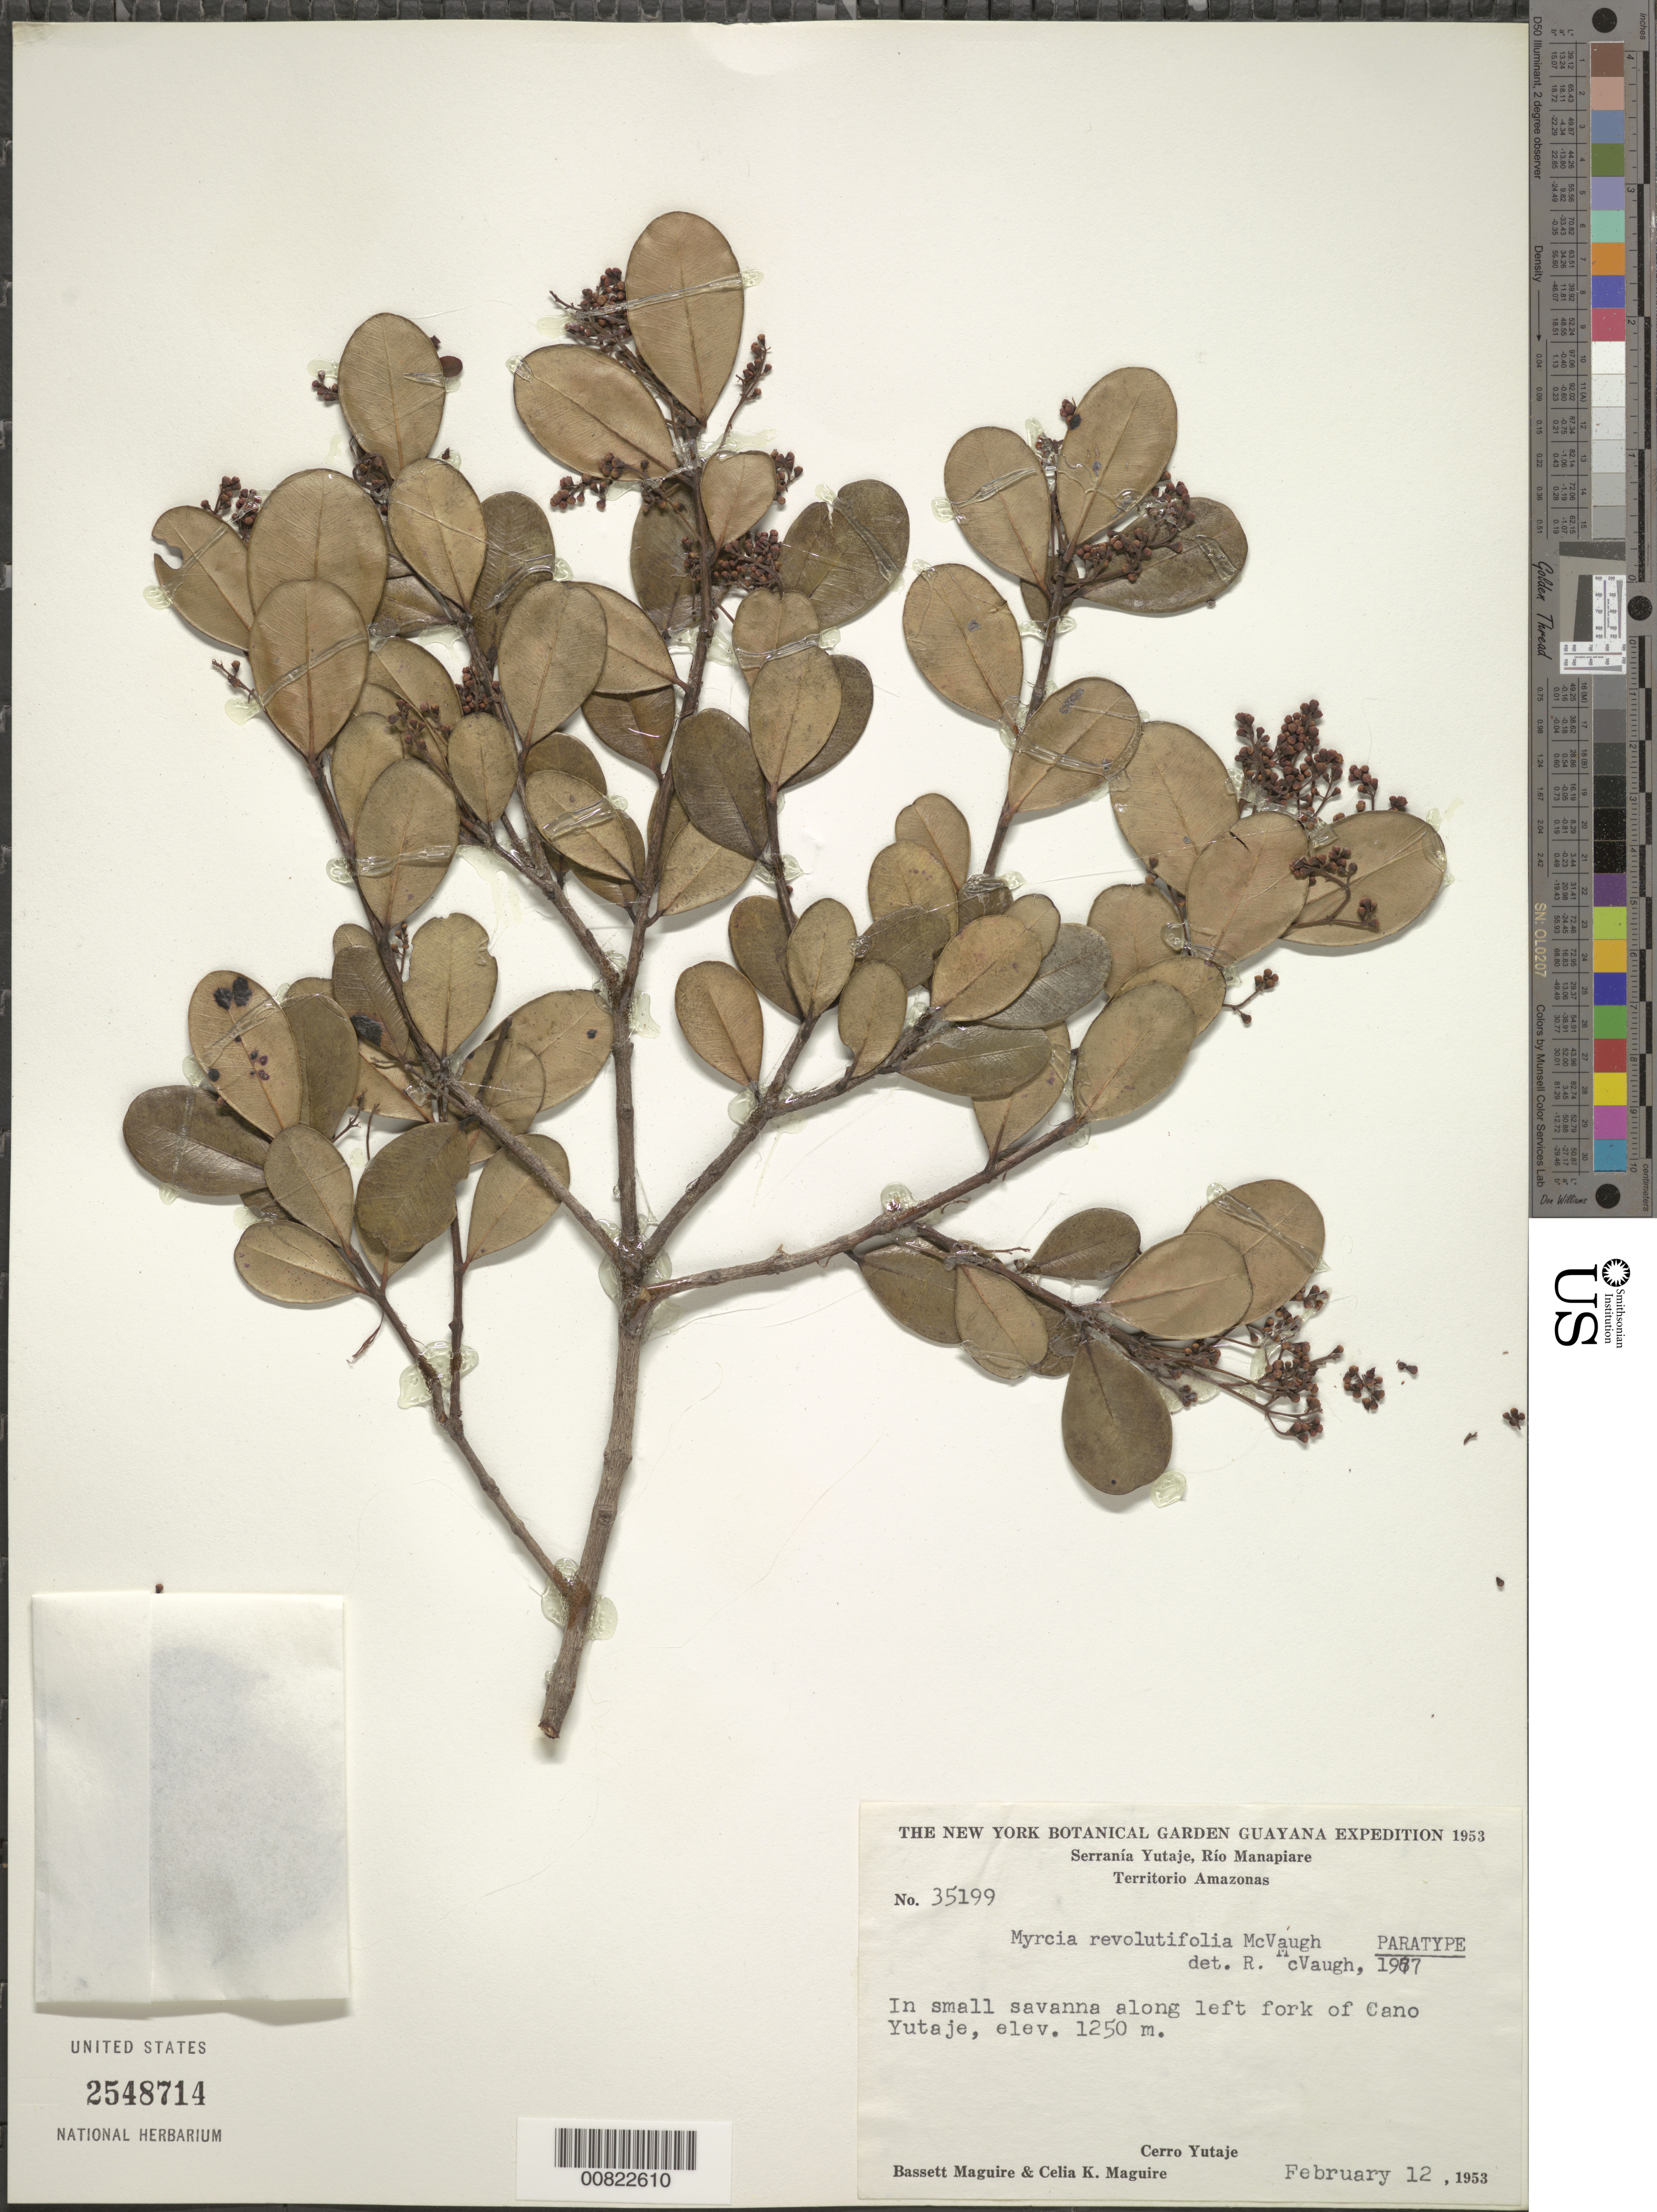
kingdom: Plantae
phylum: Tracheophyta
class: Magnoliopsida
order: Myrtales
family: Myrtaceae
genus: Myrcia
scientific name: Myrcia revolutifolia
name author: McVaugh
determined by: McVaugh, R.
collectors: B. Maguire & C. K. Maguire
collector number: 35199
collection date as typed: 12-Feb-53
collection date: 1953-02-12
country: Venezuela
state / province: Amazonas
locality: Cerro Yutajé, left fork of Caño Yutajé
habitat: Small savanna along caño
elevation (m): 1250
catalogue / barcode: US 2548714